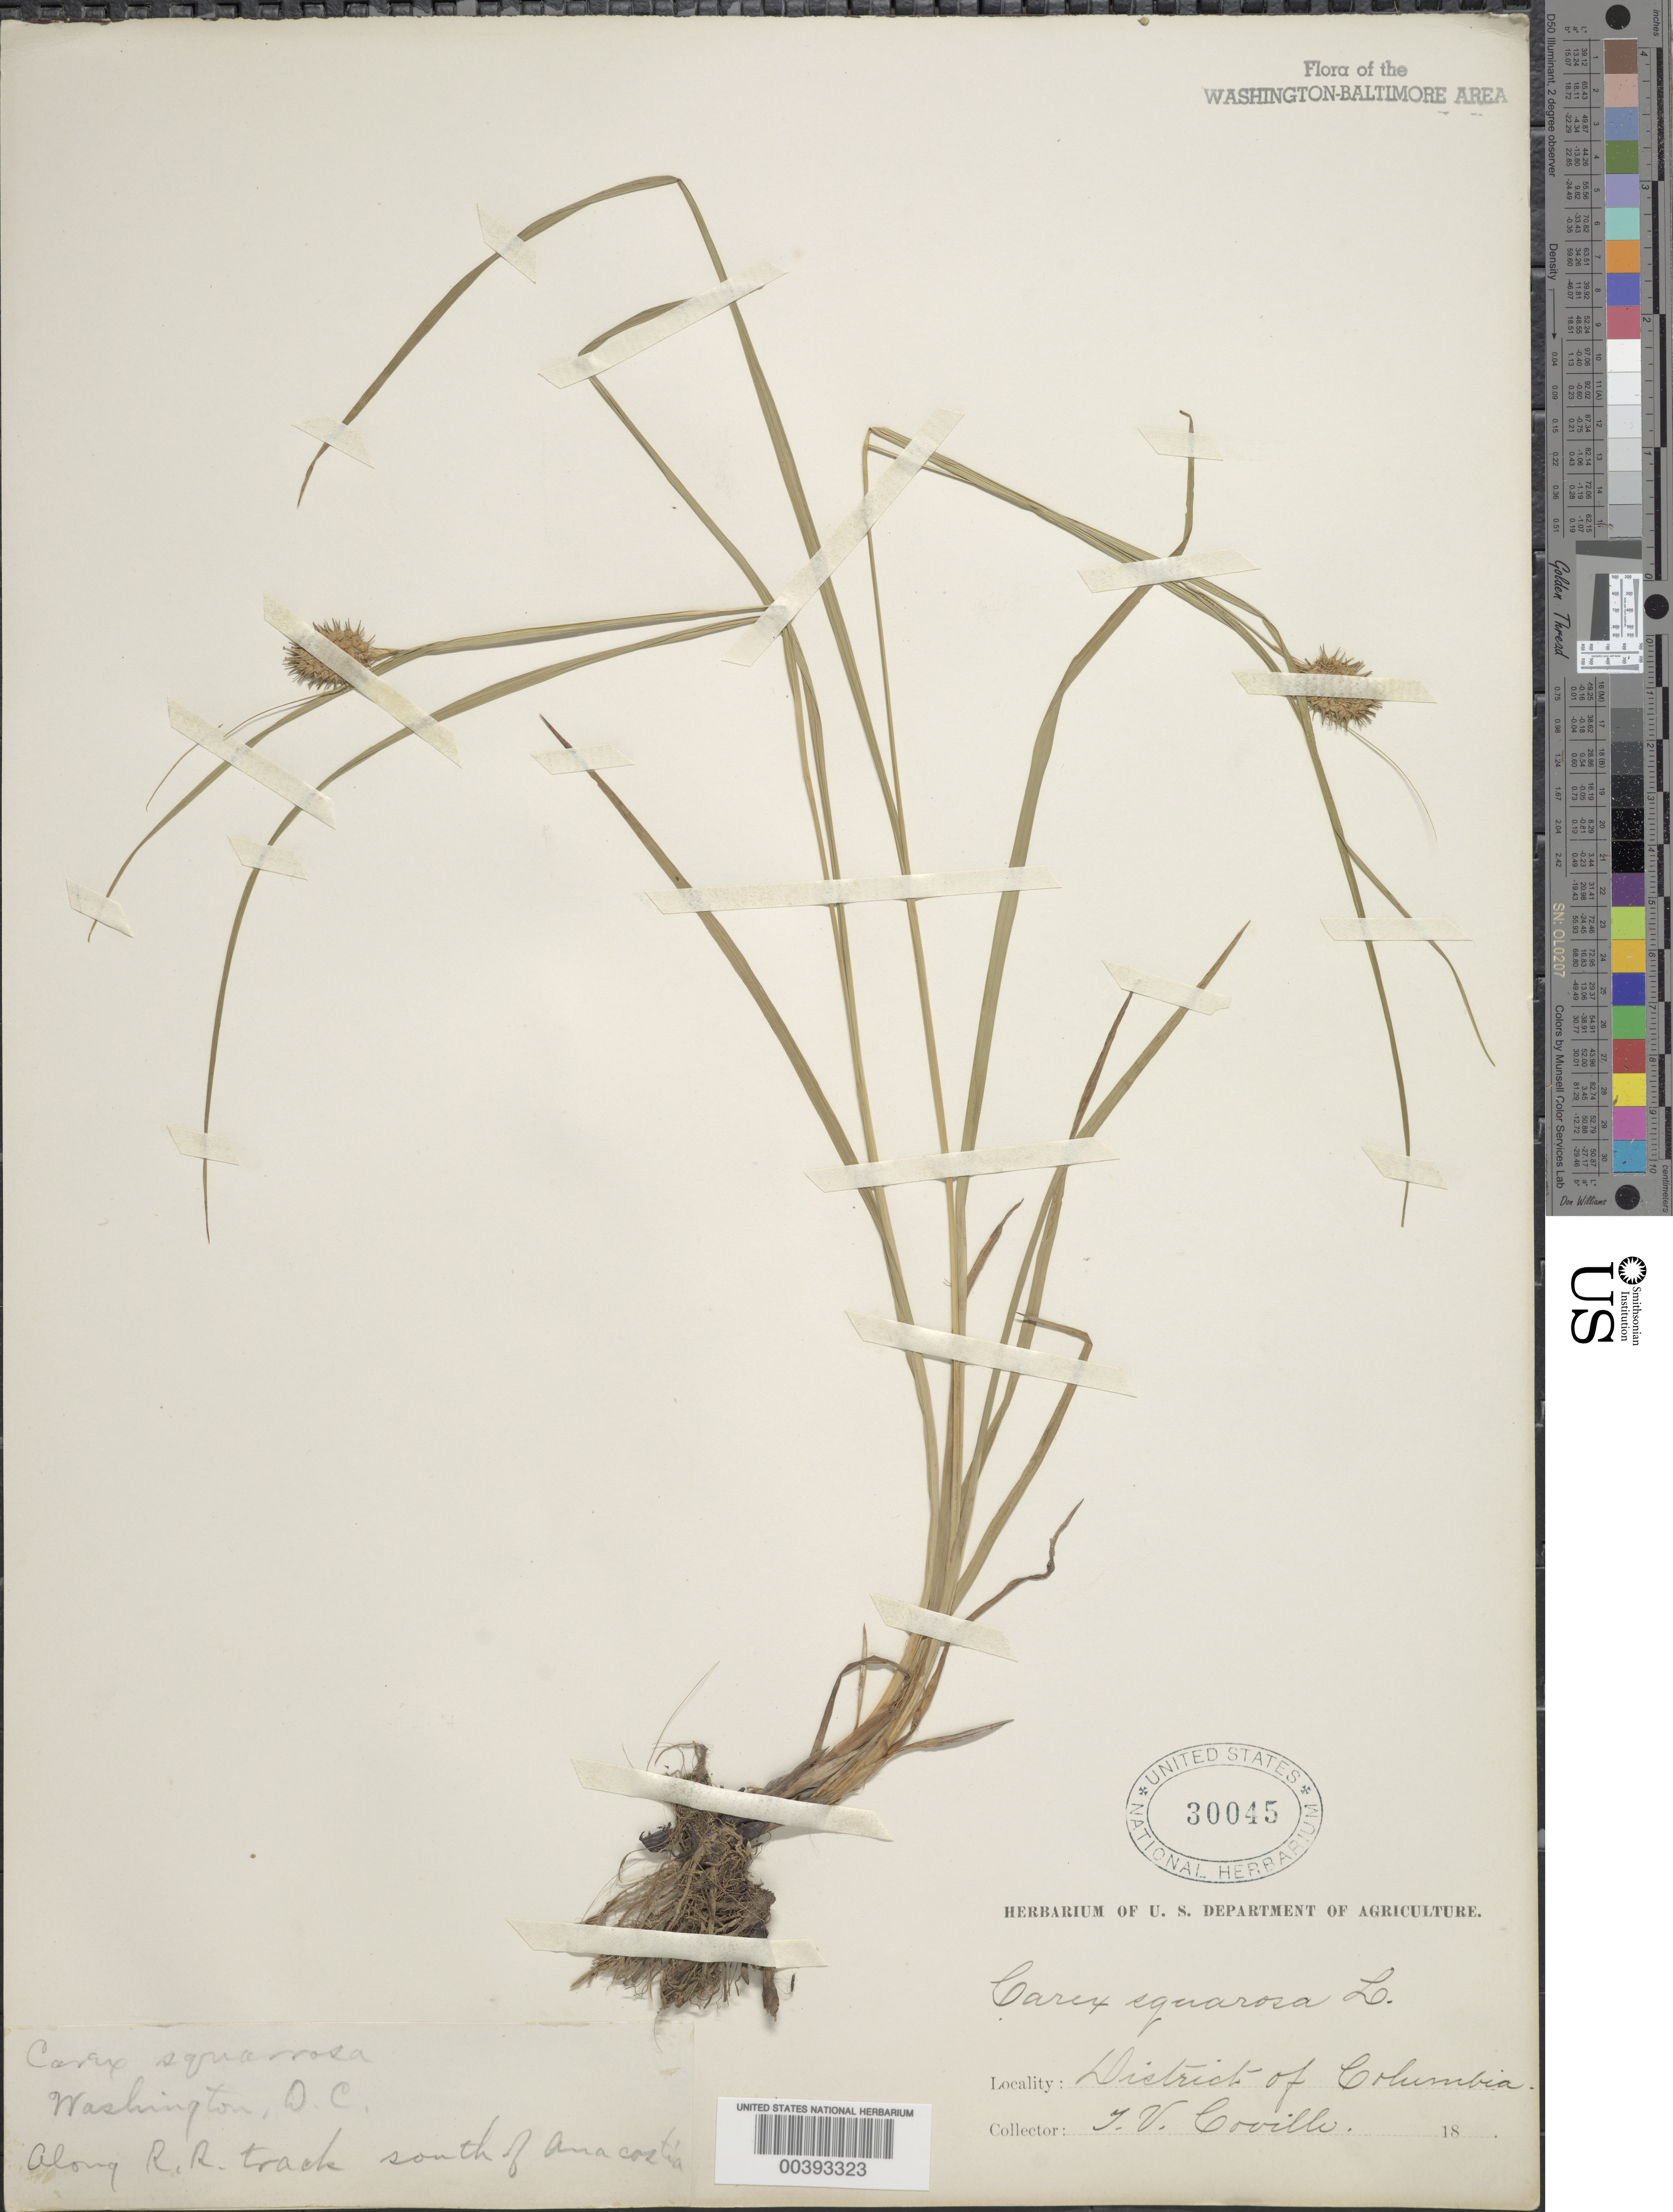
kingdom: Plantae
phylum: Tracheophyta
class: Liliopsida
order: Poales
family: Cyperaceae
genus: Carex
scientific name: Carex squarrosa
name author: L.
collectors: F. V. Coville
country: United States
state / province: District of Columbia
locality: Railroad south of Alexandria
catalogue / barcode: US 30045